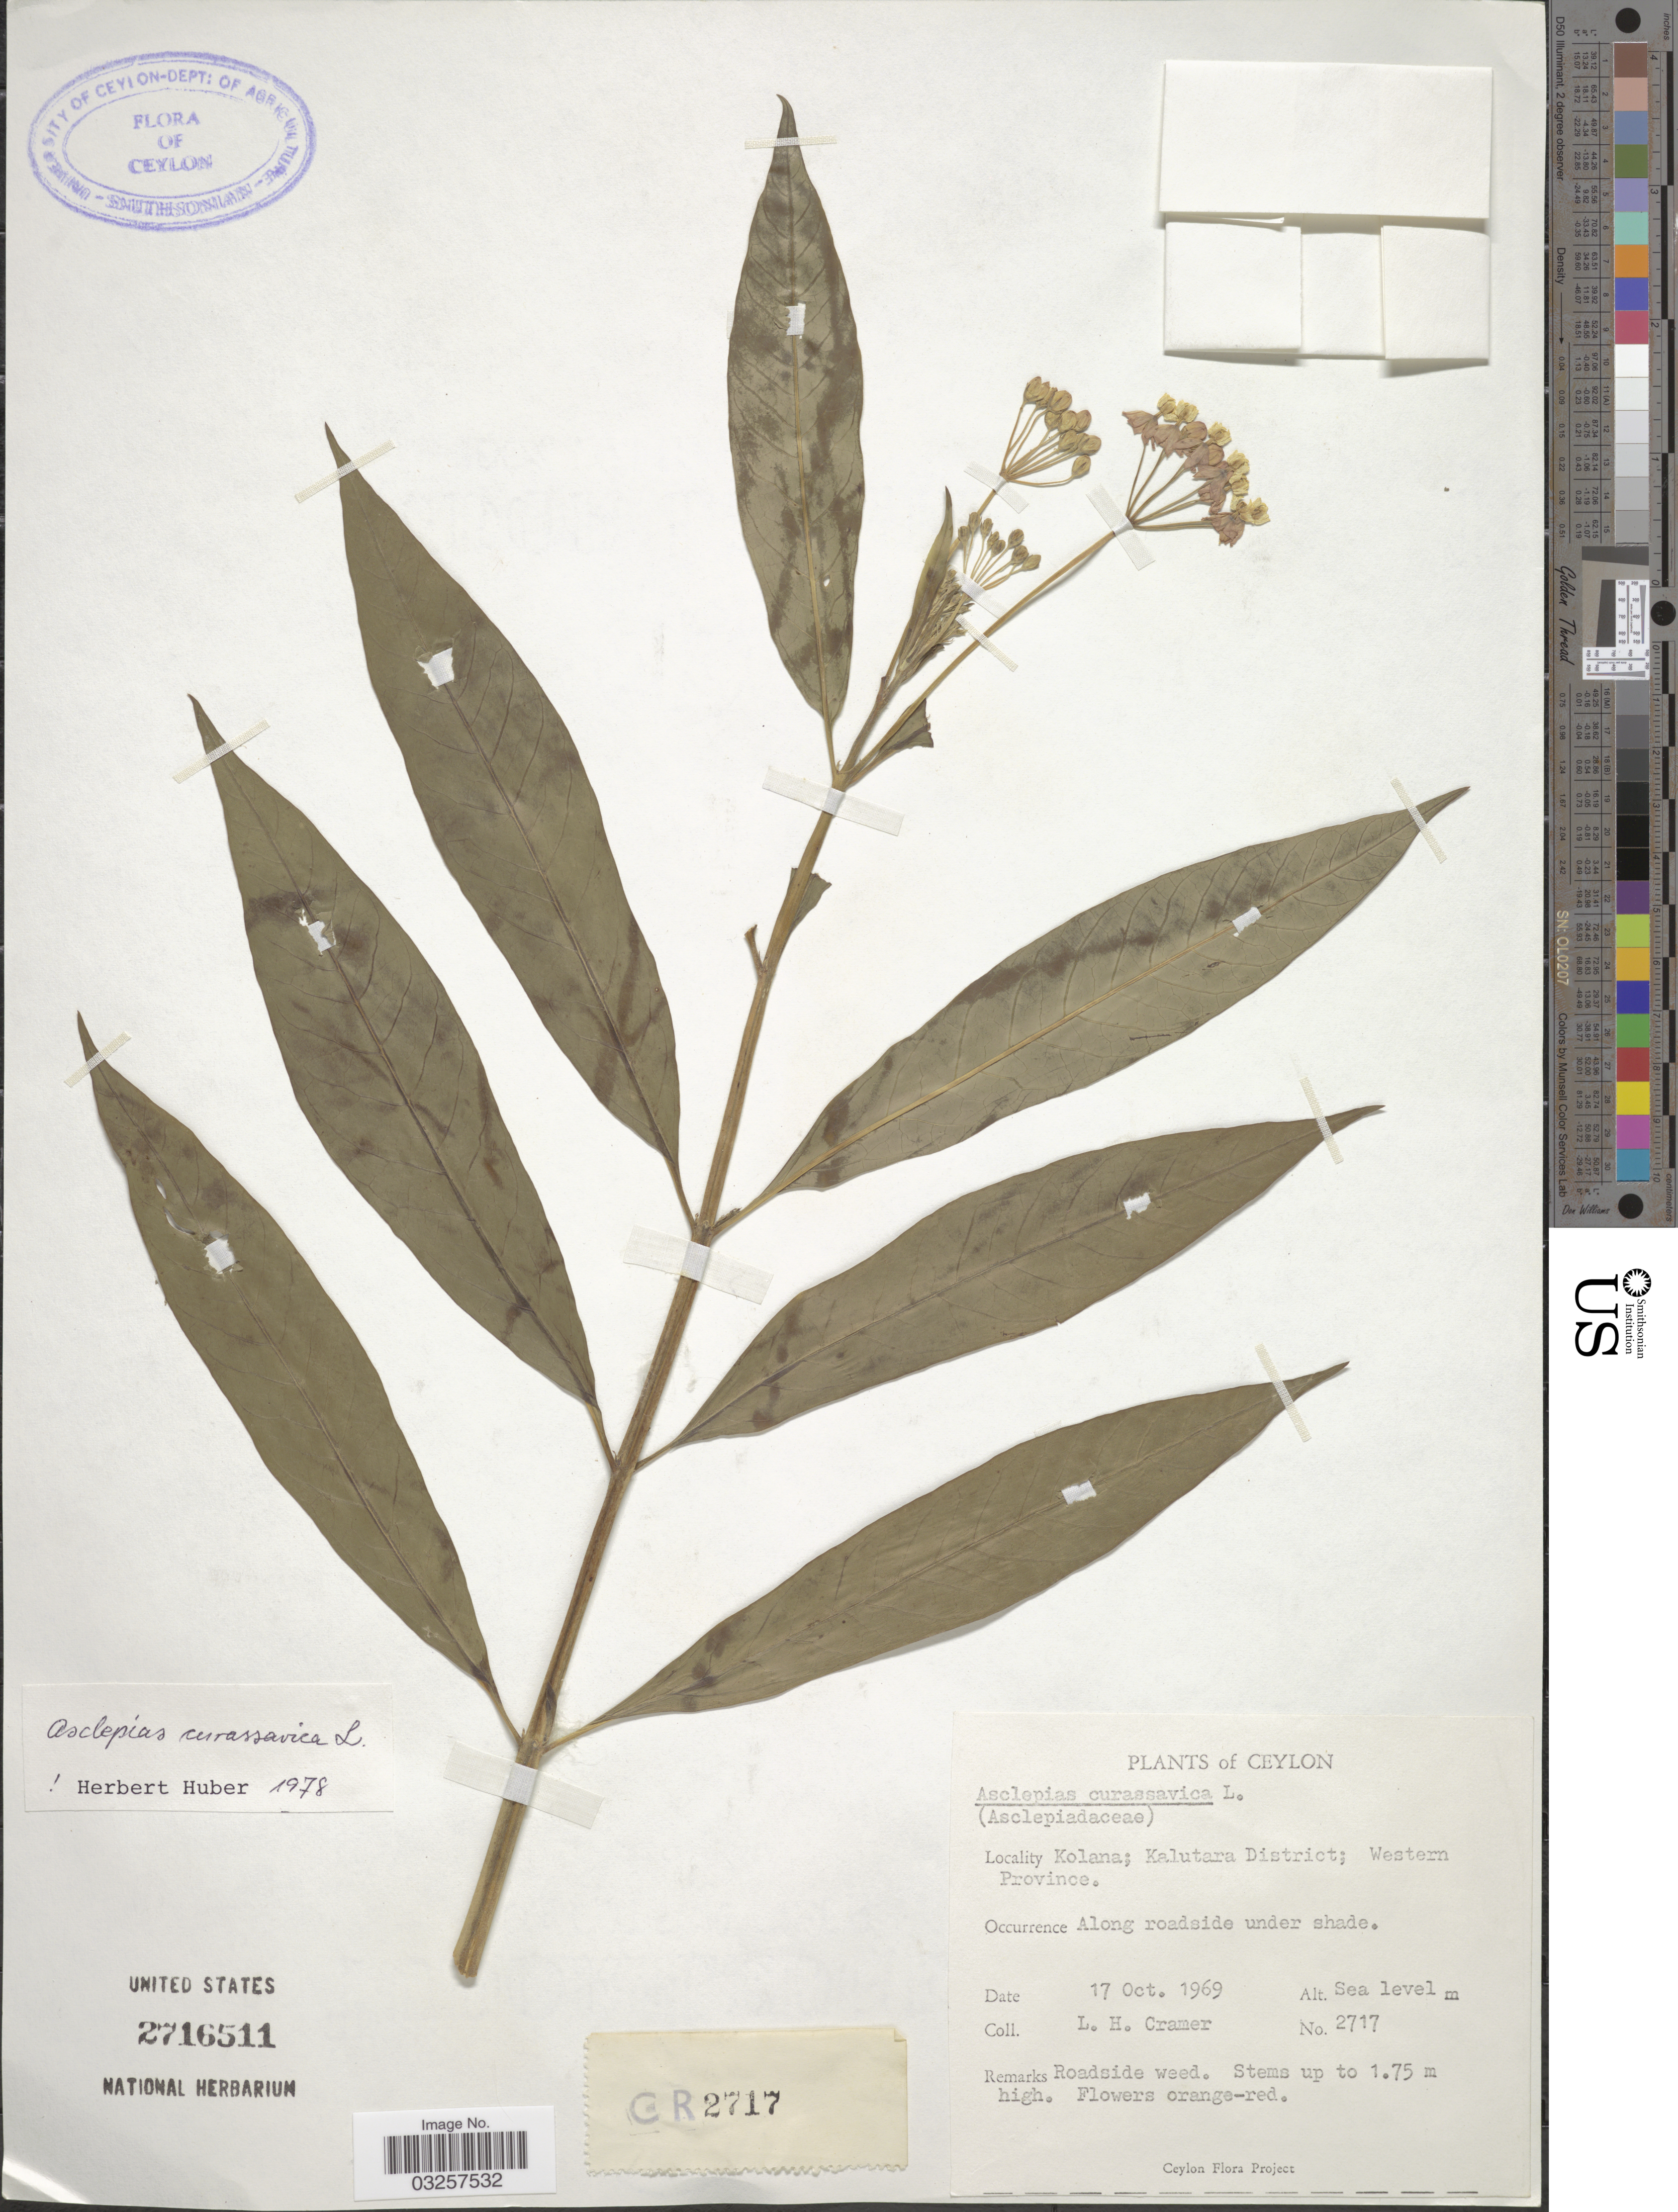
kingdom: Plantae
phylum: Tracheophyta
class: Magnoliopsida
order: Gentianales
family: Apocynaceae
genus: Asclepias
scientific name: Asclepias curassavica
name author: L.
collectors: L. H. Cramer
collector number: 2717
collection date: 1969-10-17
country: Sri Lanka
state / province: Western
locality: Ceylon. Kolana; Kalutara District; Western Province.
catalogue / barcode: US 2716511